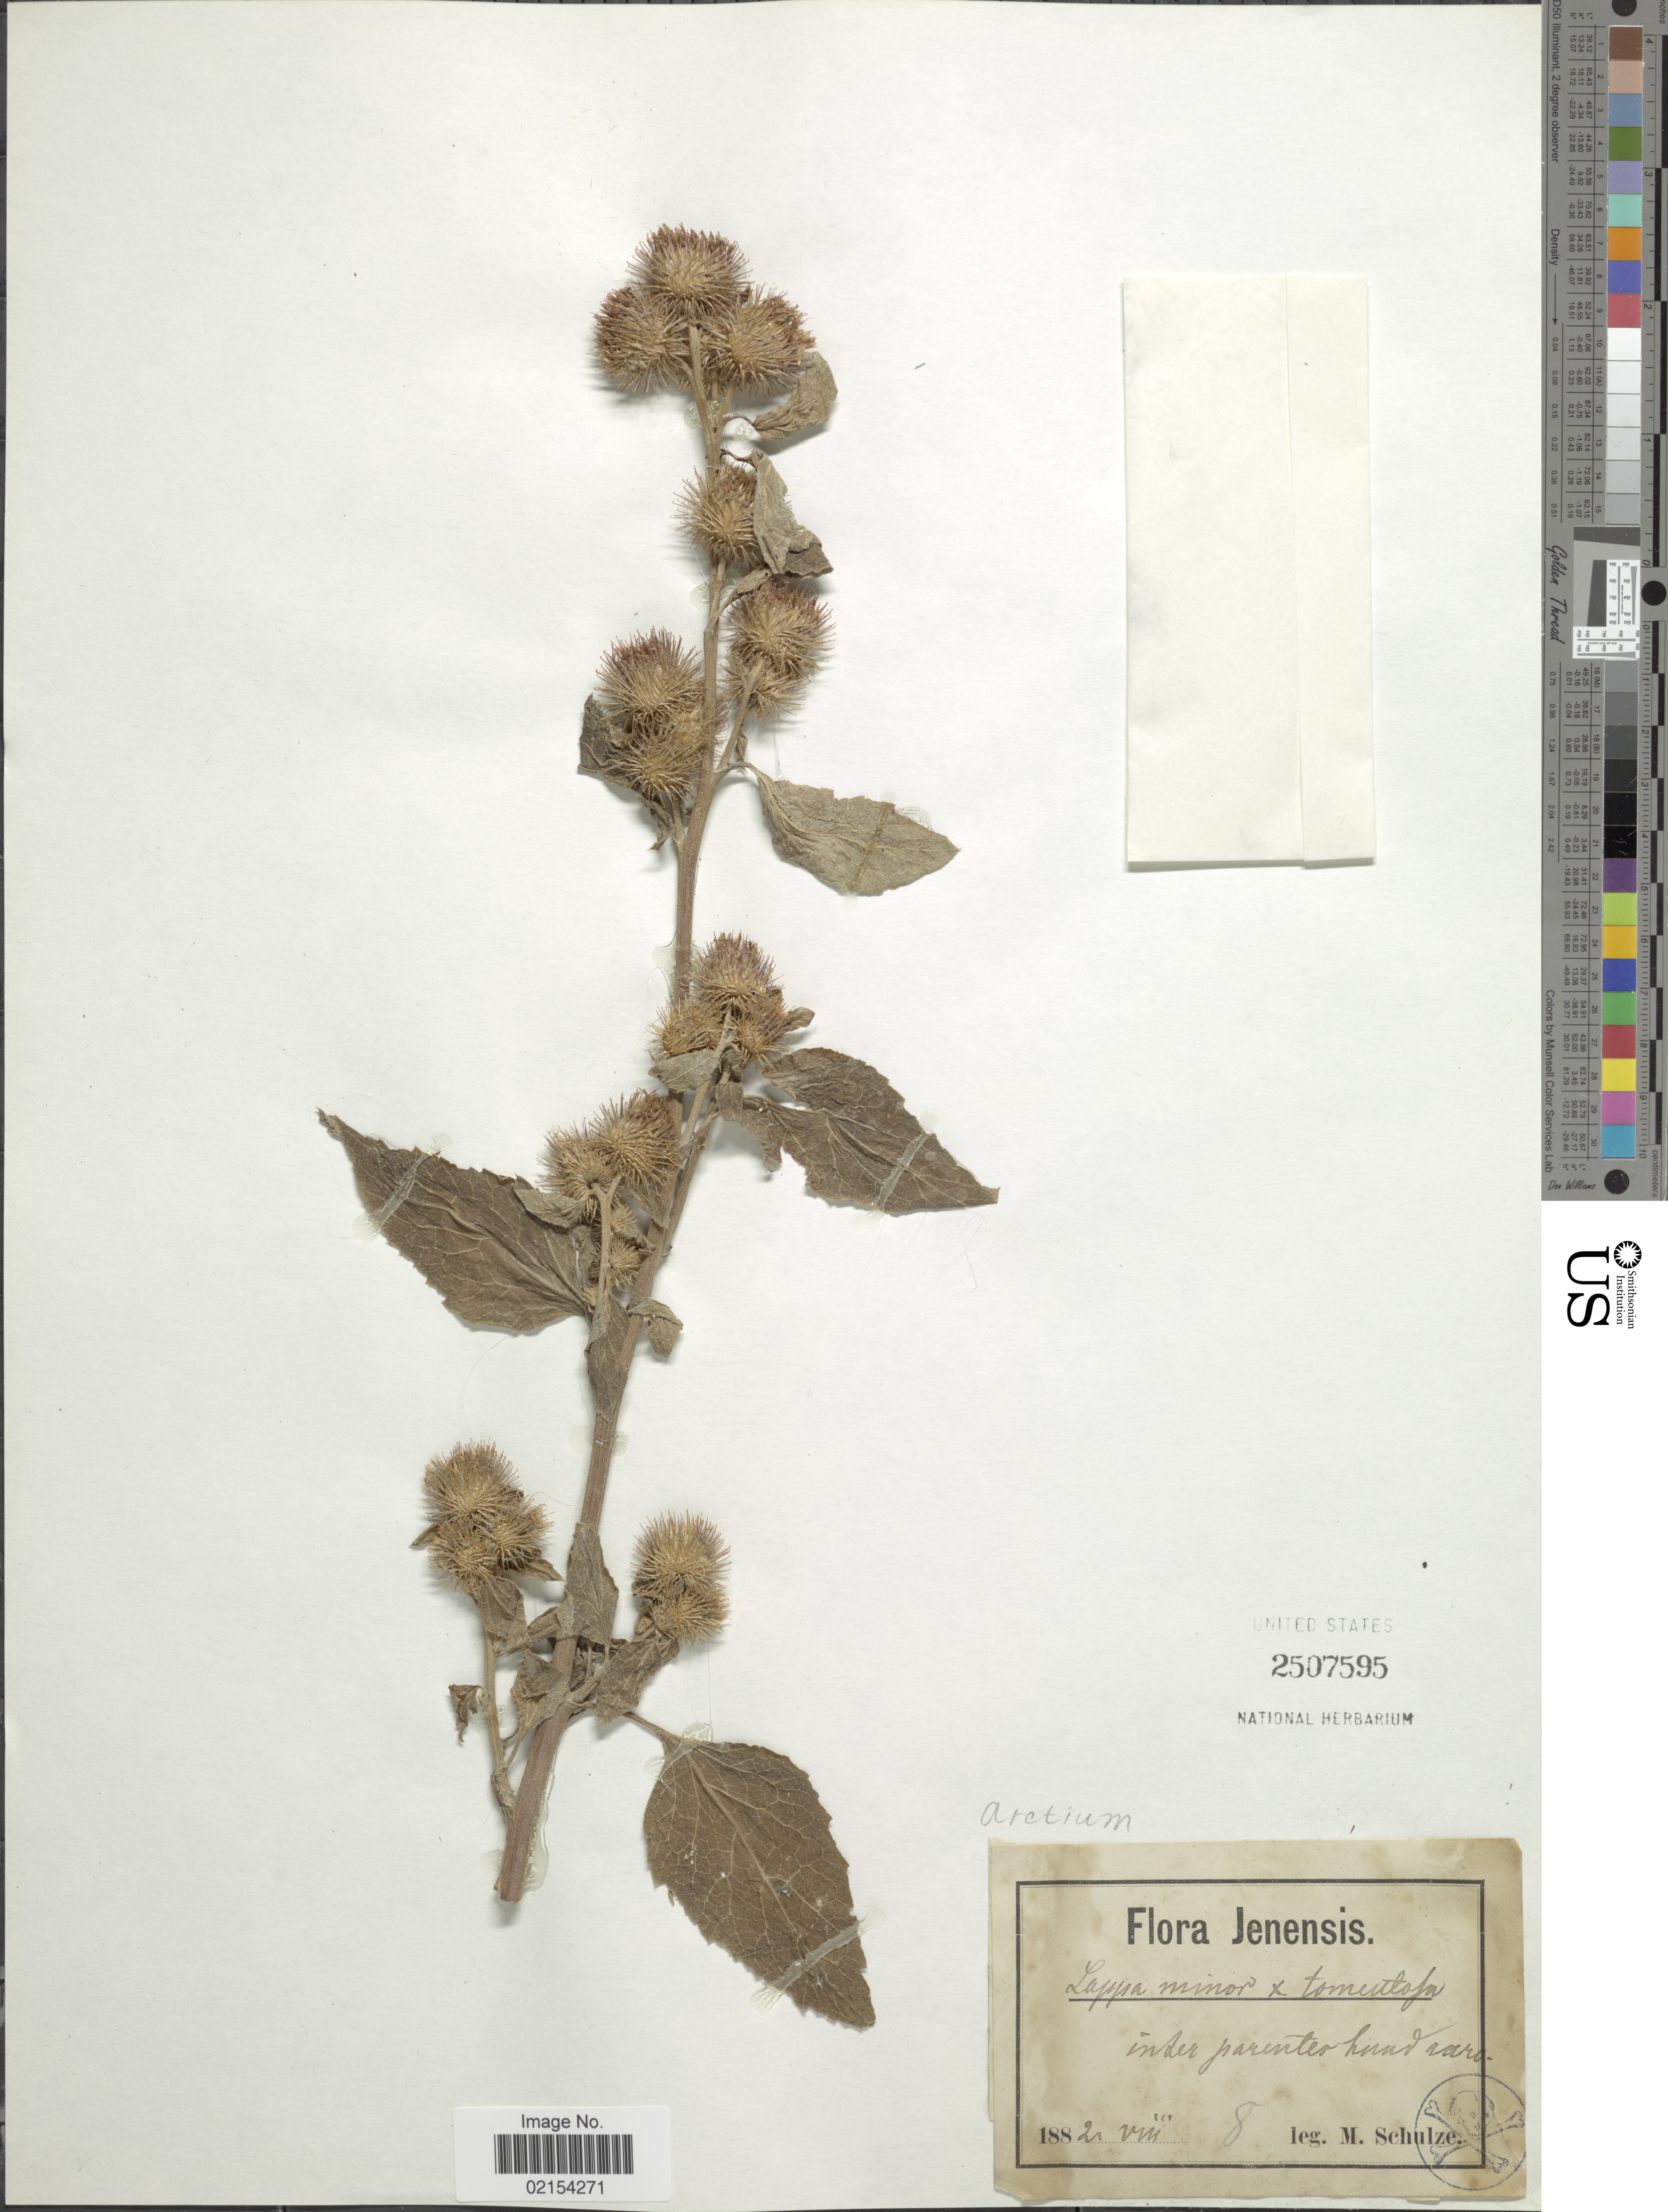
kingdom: Plantae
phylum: Tracheophyta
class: Magnoliopsida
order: Asterales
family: Asteraceae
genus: Arctium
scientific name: Arctium minus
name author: (Hill) Bernh.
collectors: M. Schulze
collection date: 1882-08-07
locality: Jenensis. Inter parento hund [interpreted] raro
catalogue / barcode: US 2507595